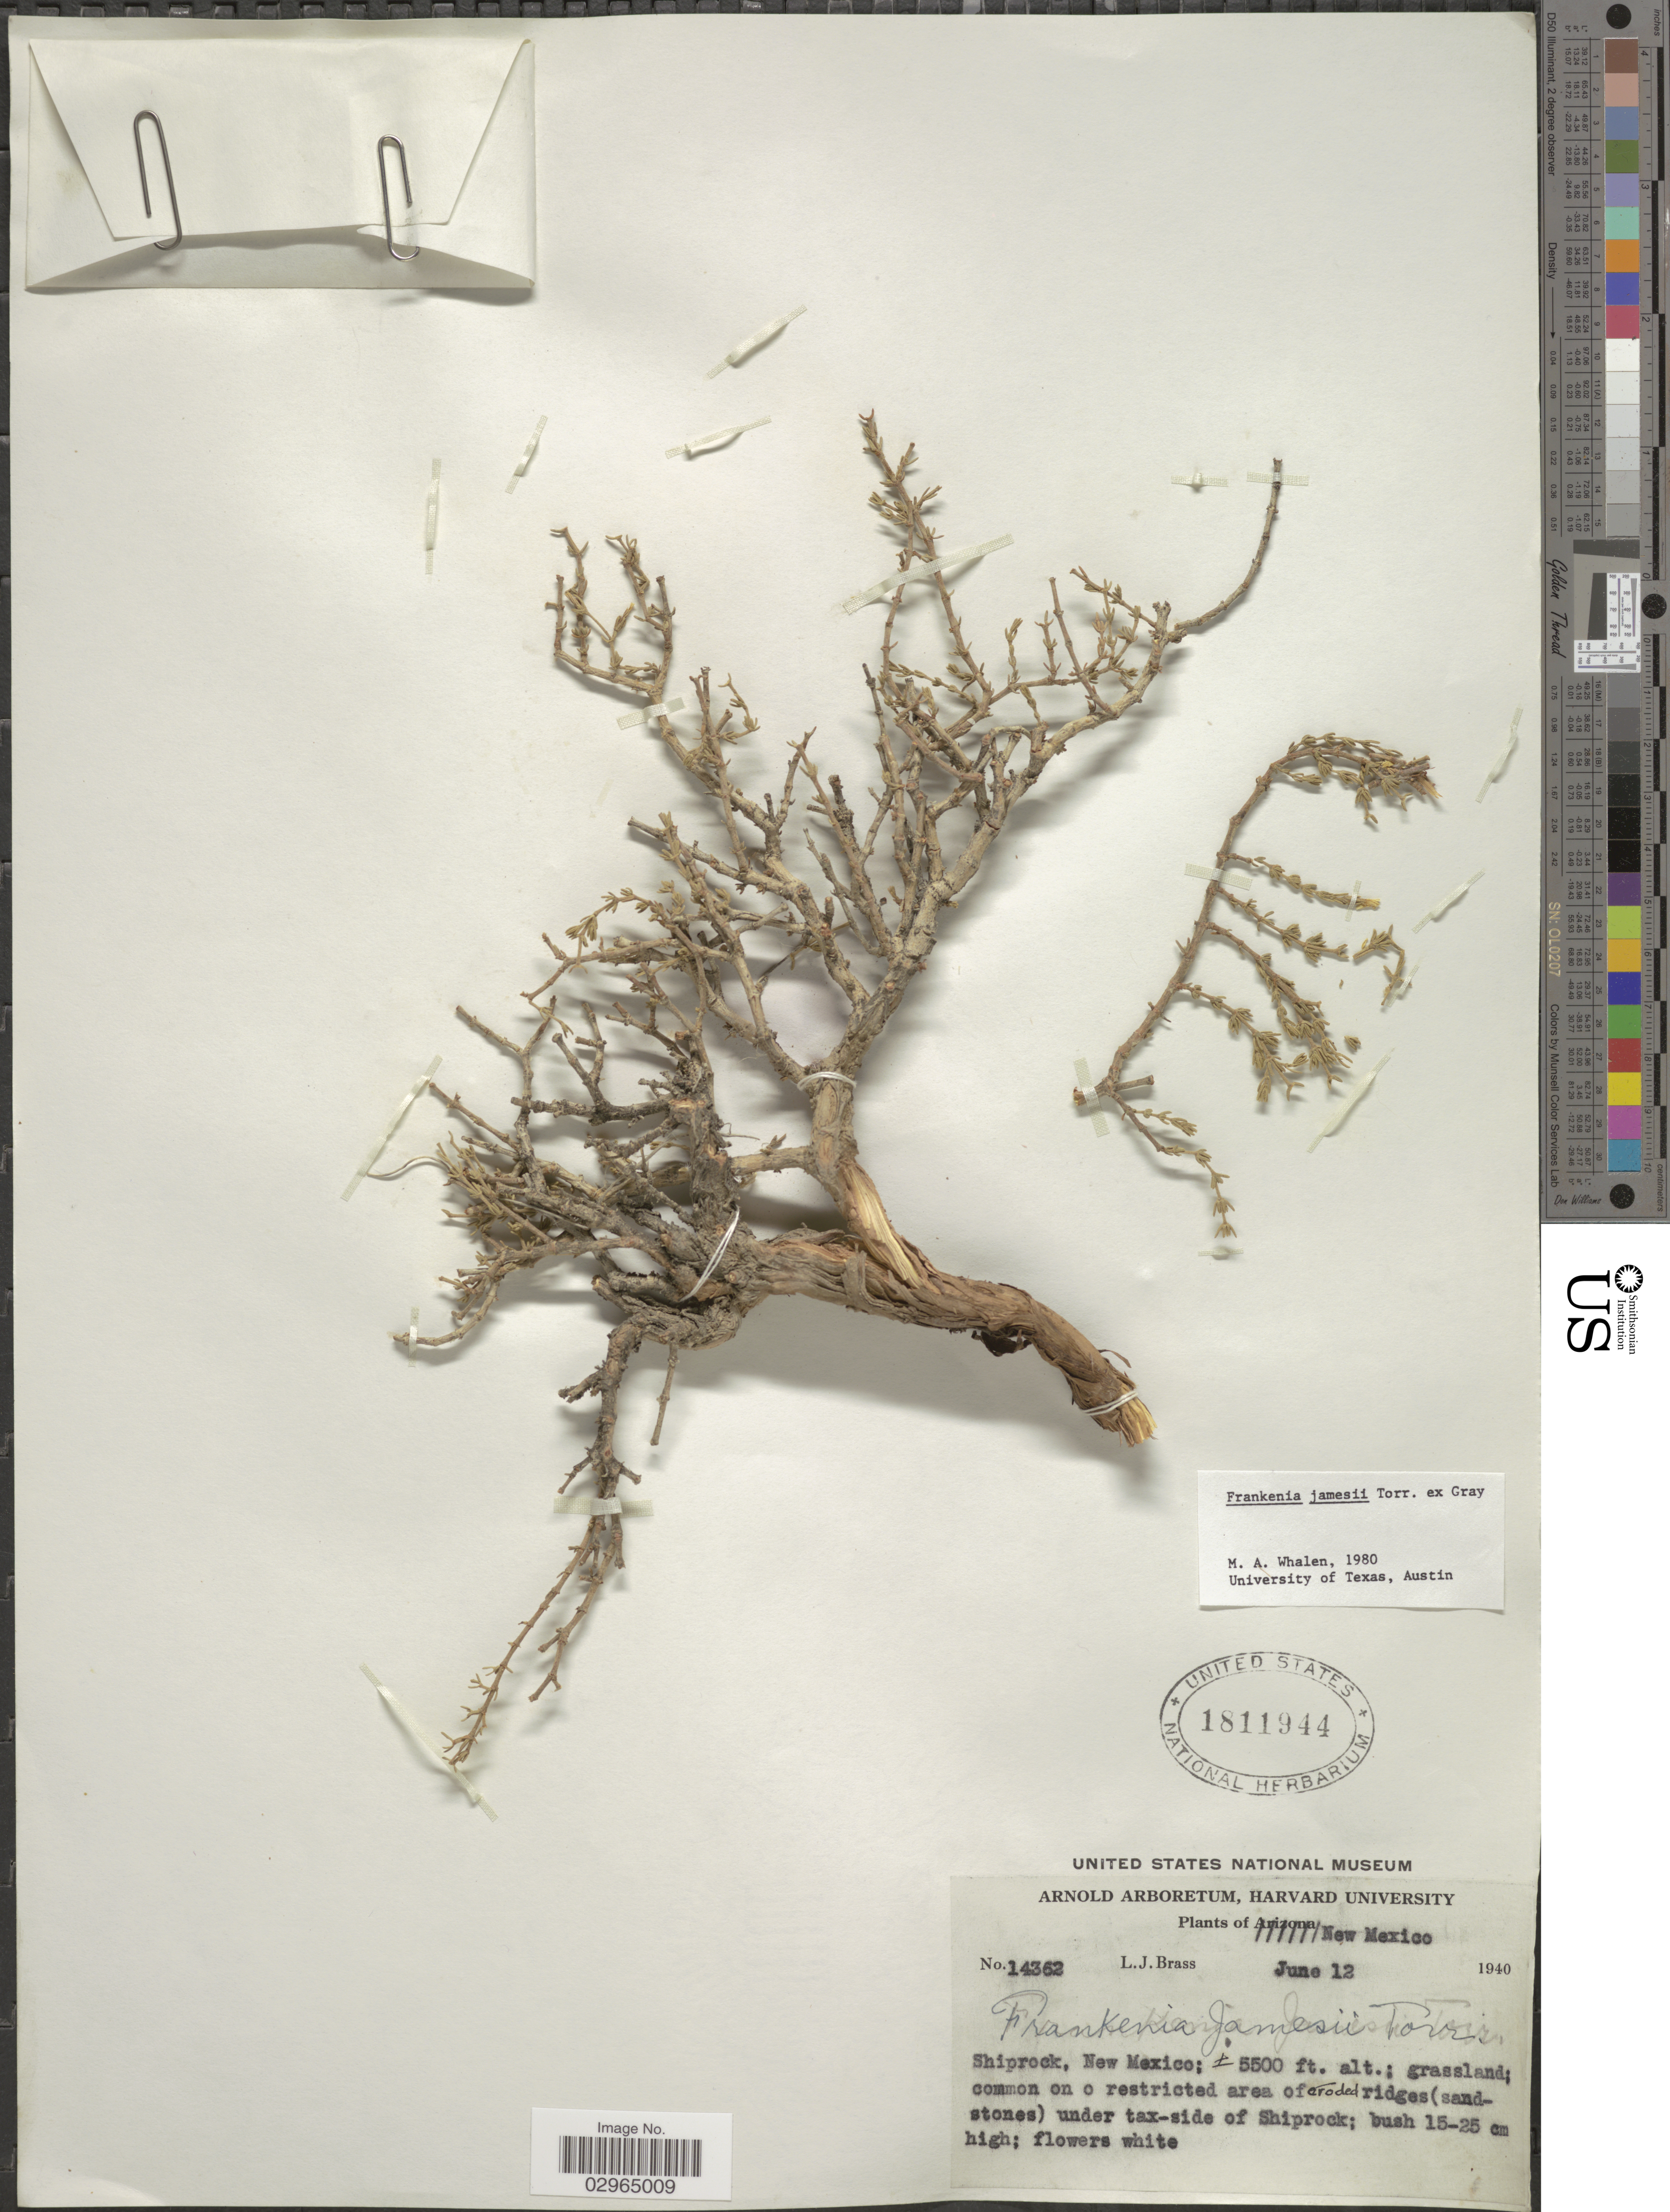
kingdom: Plantae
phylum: Tracheophyta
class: Magnoliopsida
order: Caryophyllales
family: Frankeniaceae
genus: Frankenia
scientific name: Frankenia jamesii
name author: Torr.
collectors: L. J. Brass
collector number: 14362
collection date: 1940-06-12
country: United States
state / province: New Mexico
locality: Shiprock.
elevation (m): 1676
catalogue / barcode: US 1811944